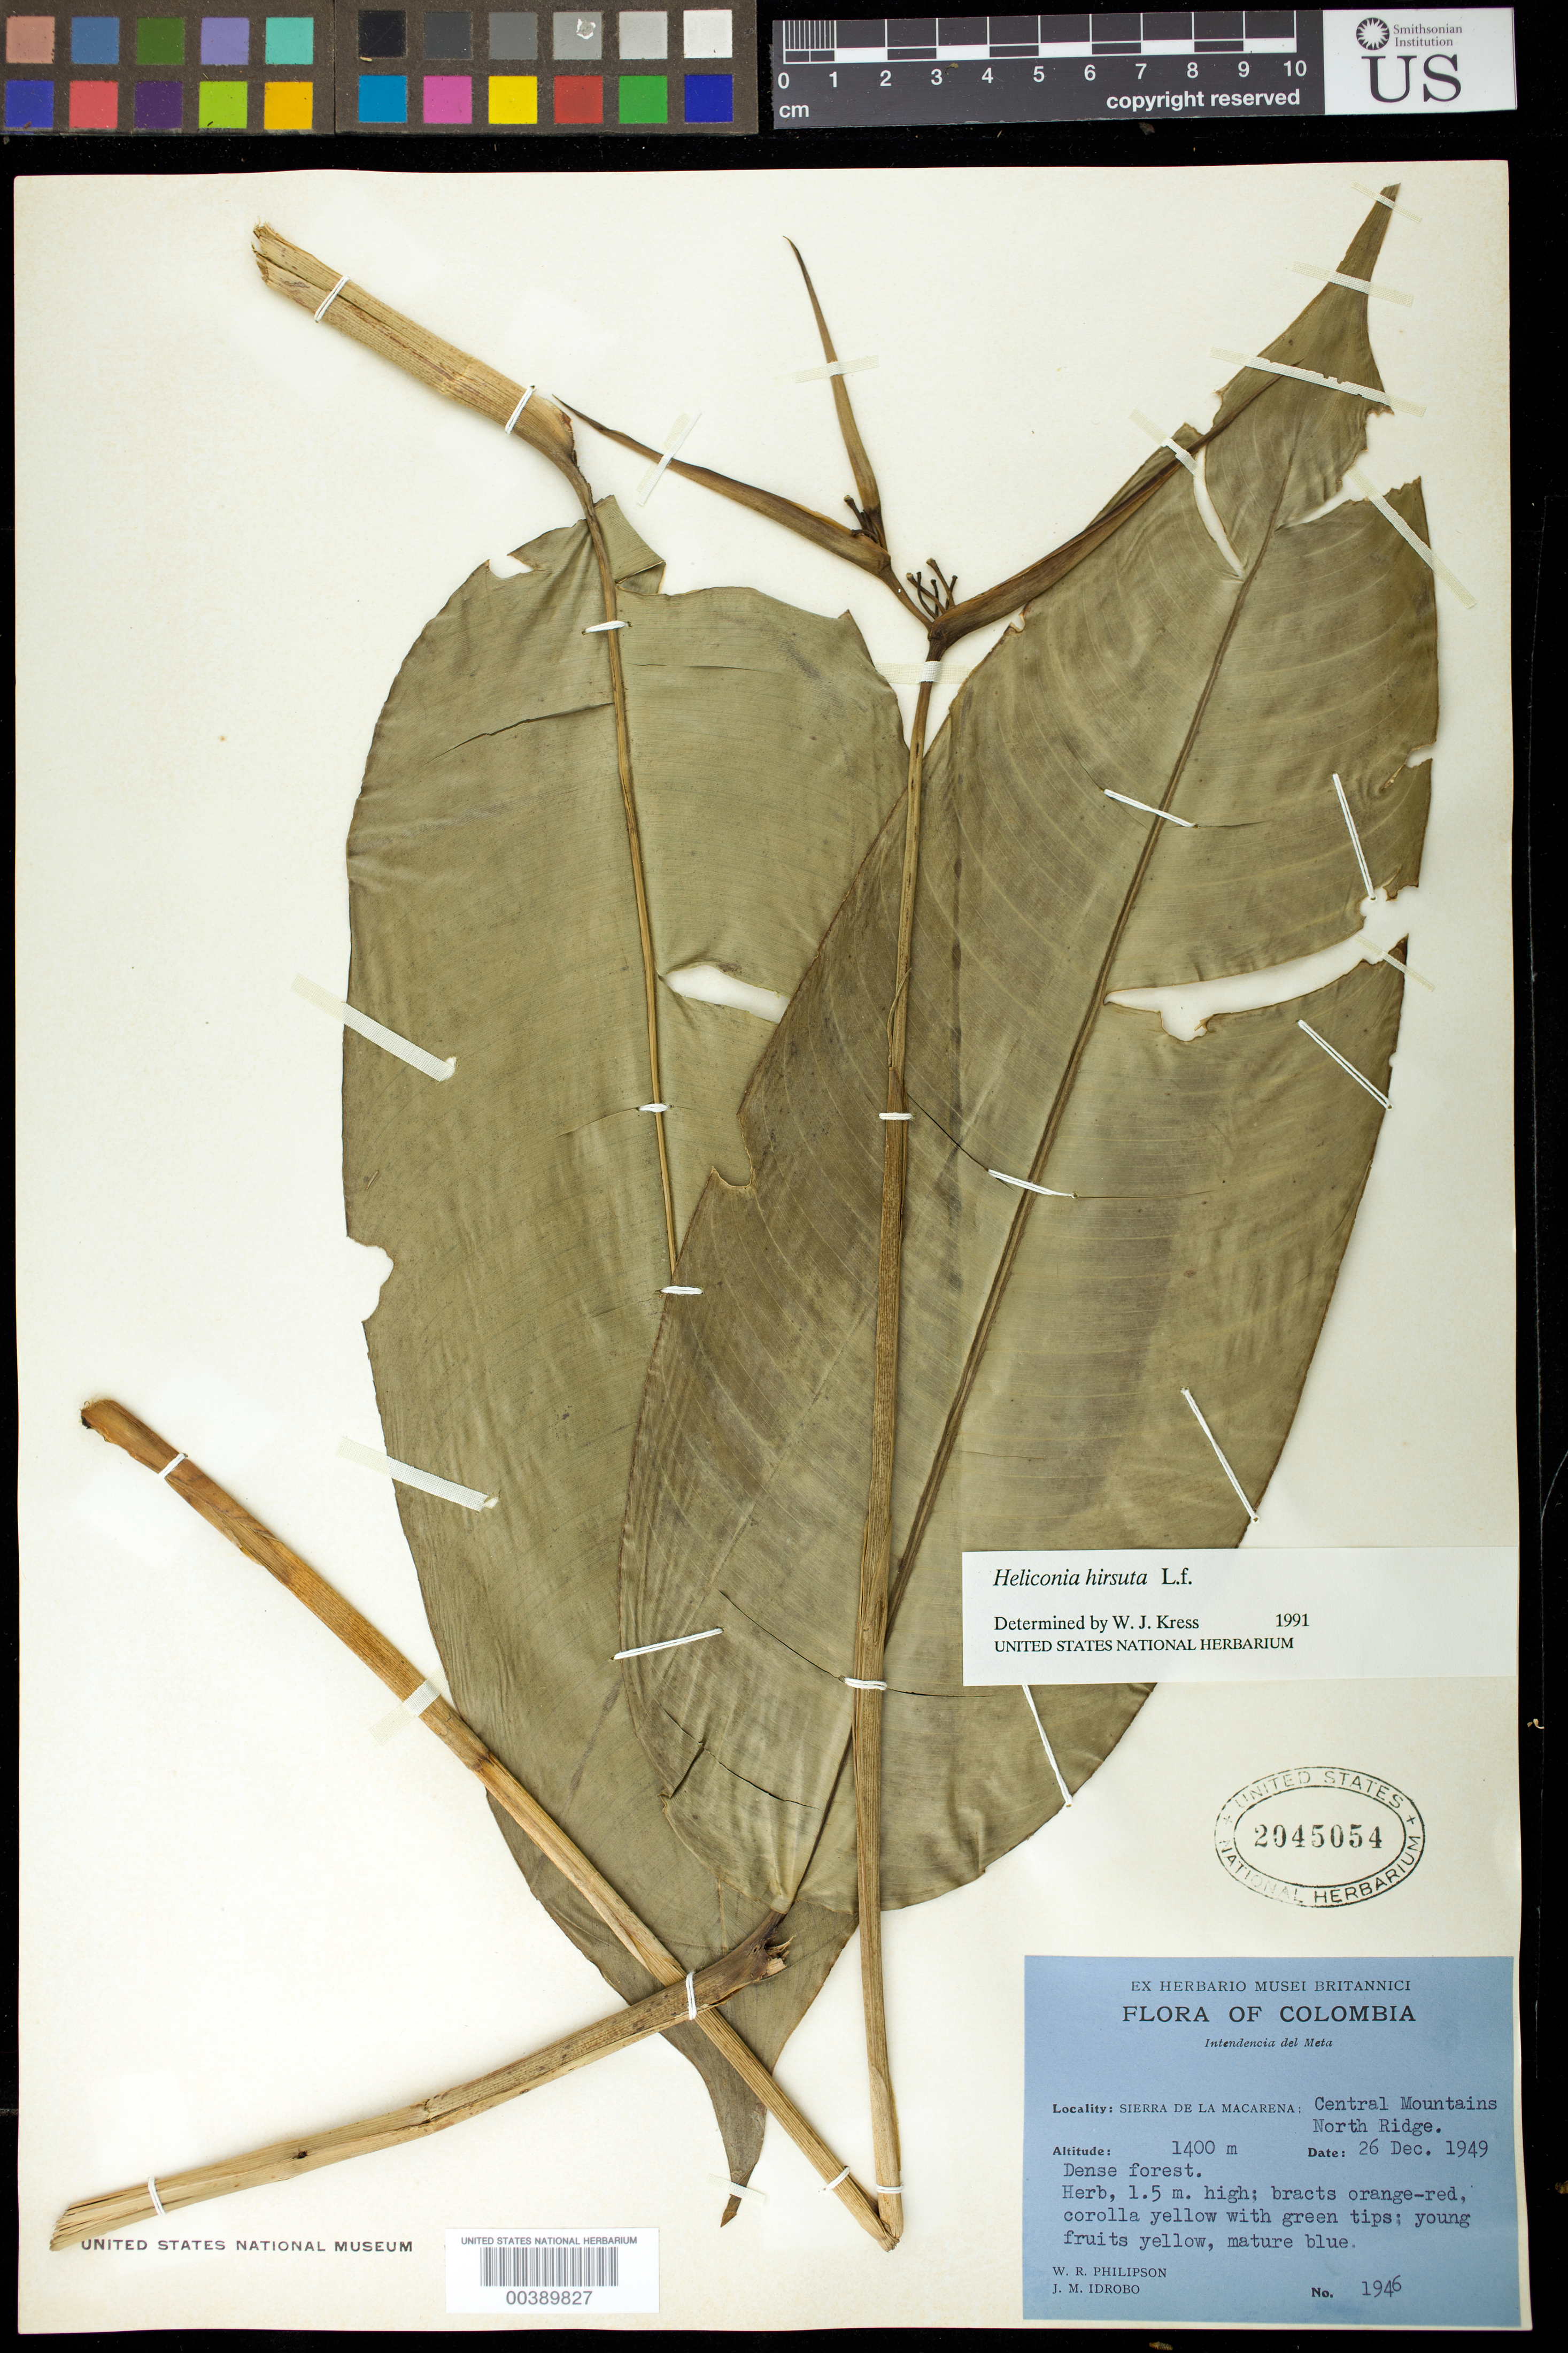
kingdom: Plantae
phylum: Tracheophyta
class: Liliopsida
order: Zingiberales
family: Heliconiaceae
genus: Heliconia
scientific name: Heliconia hirsuta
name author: L. f.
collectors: W. R. Philipson & J. M. Idrobo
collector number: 1946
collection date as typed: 26 Dec 1949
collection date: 1949-12-26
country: Colombia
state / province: Meta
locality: Sierra de la Macarena; Central Mountains N ridge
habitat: Dense forest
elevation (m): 1400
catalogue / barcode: US 2045054